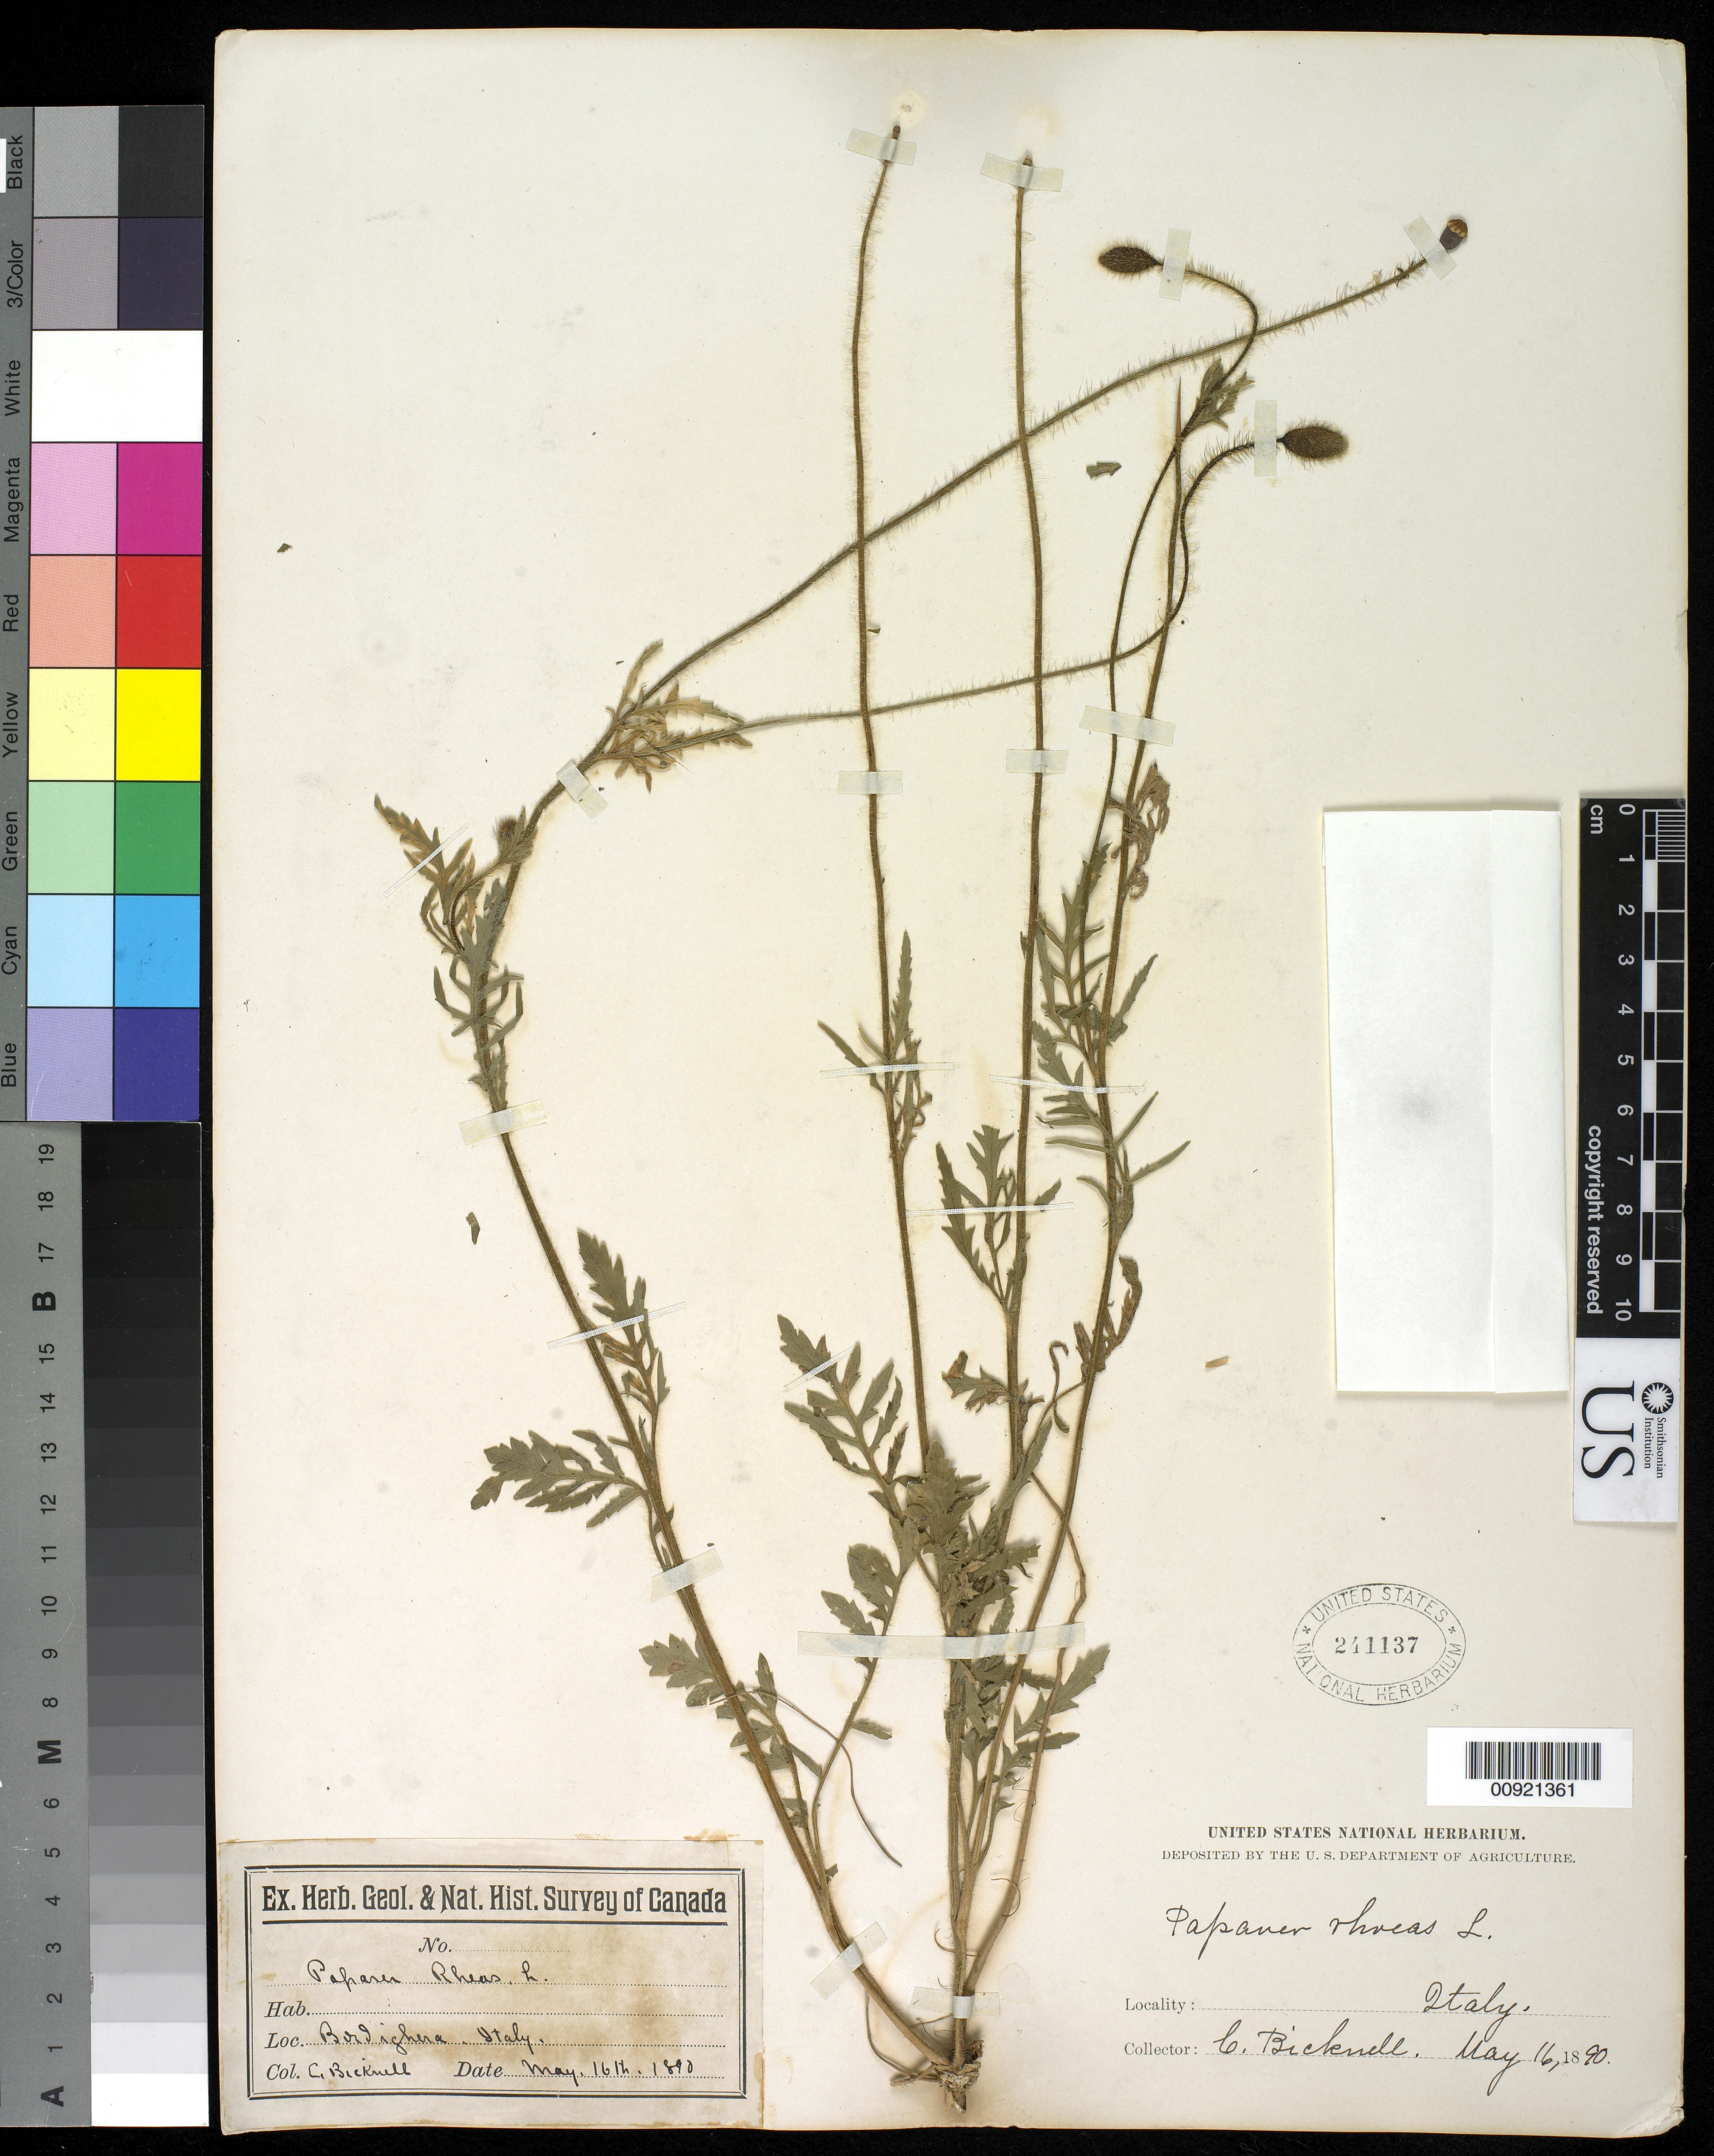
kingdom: Plantae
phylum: Tracheophyta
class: Magnoliopsida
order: Ranunculales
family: Papaveraceae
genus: Papaver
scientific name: Papaver rhoeas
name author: L.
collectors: C. Bicknell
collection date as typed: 16 May 1890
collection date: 1890-05-16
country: Italy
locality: Ligura (state), Imperia Province, Bordighera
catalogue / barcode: US 241137